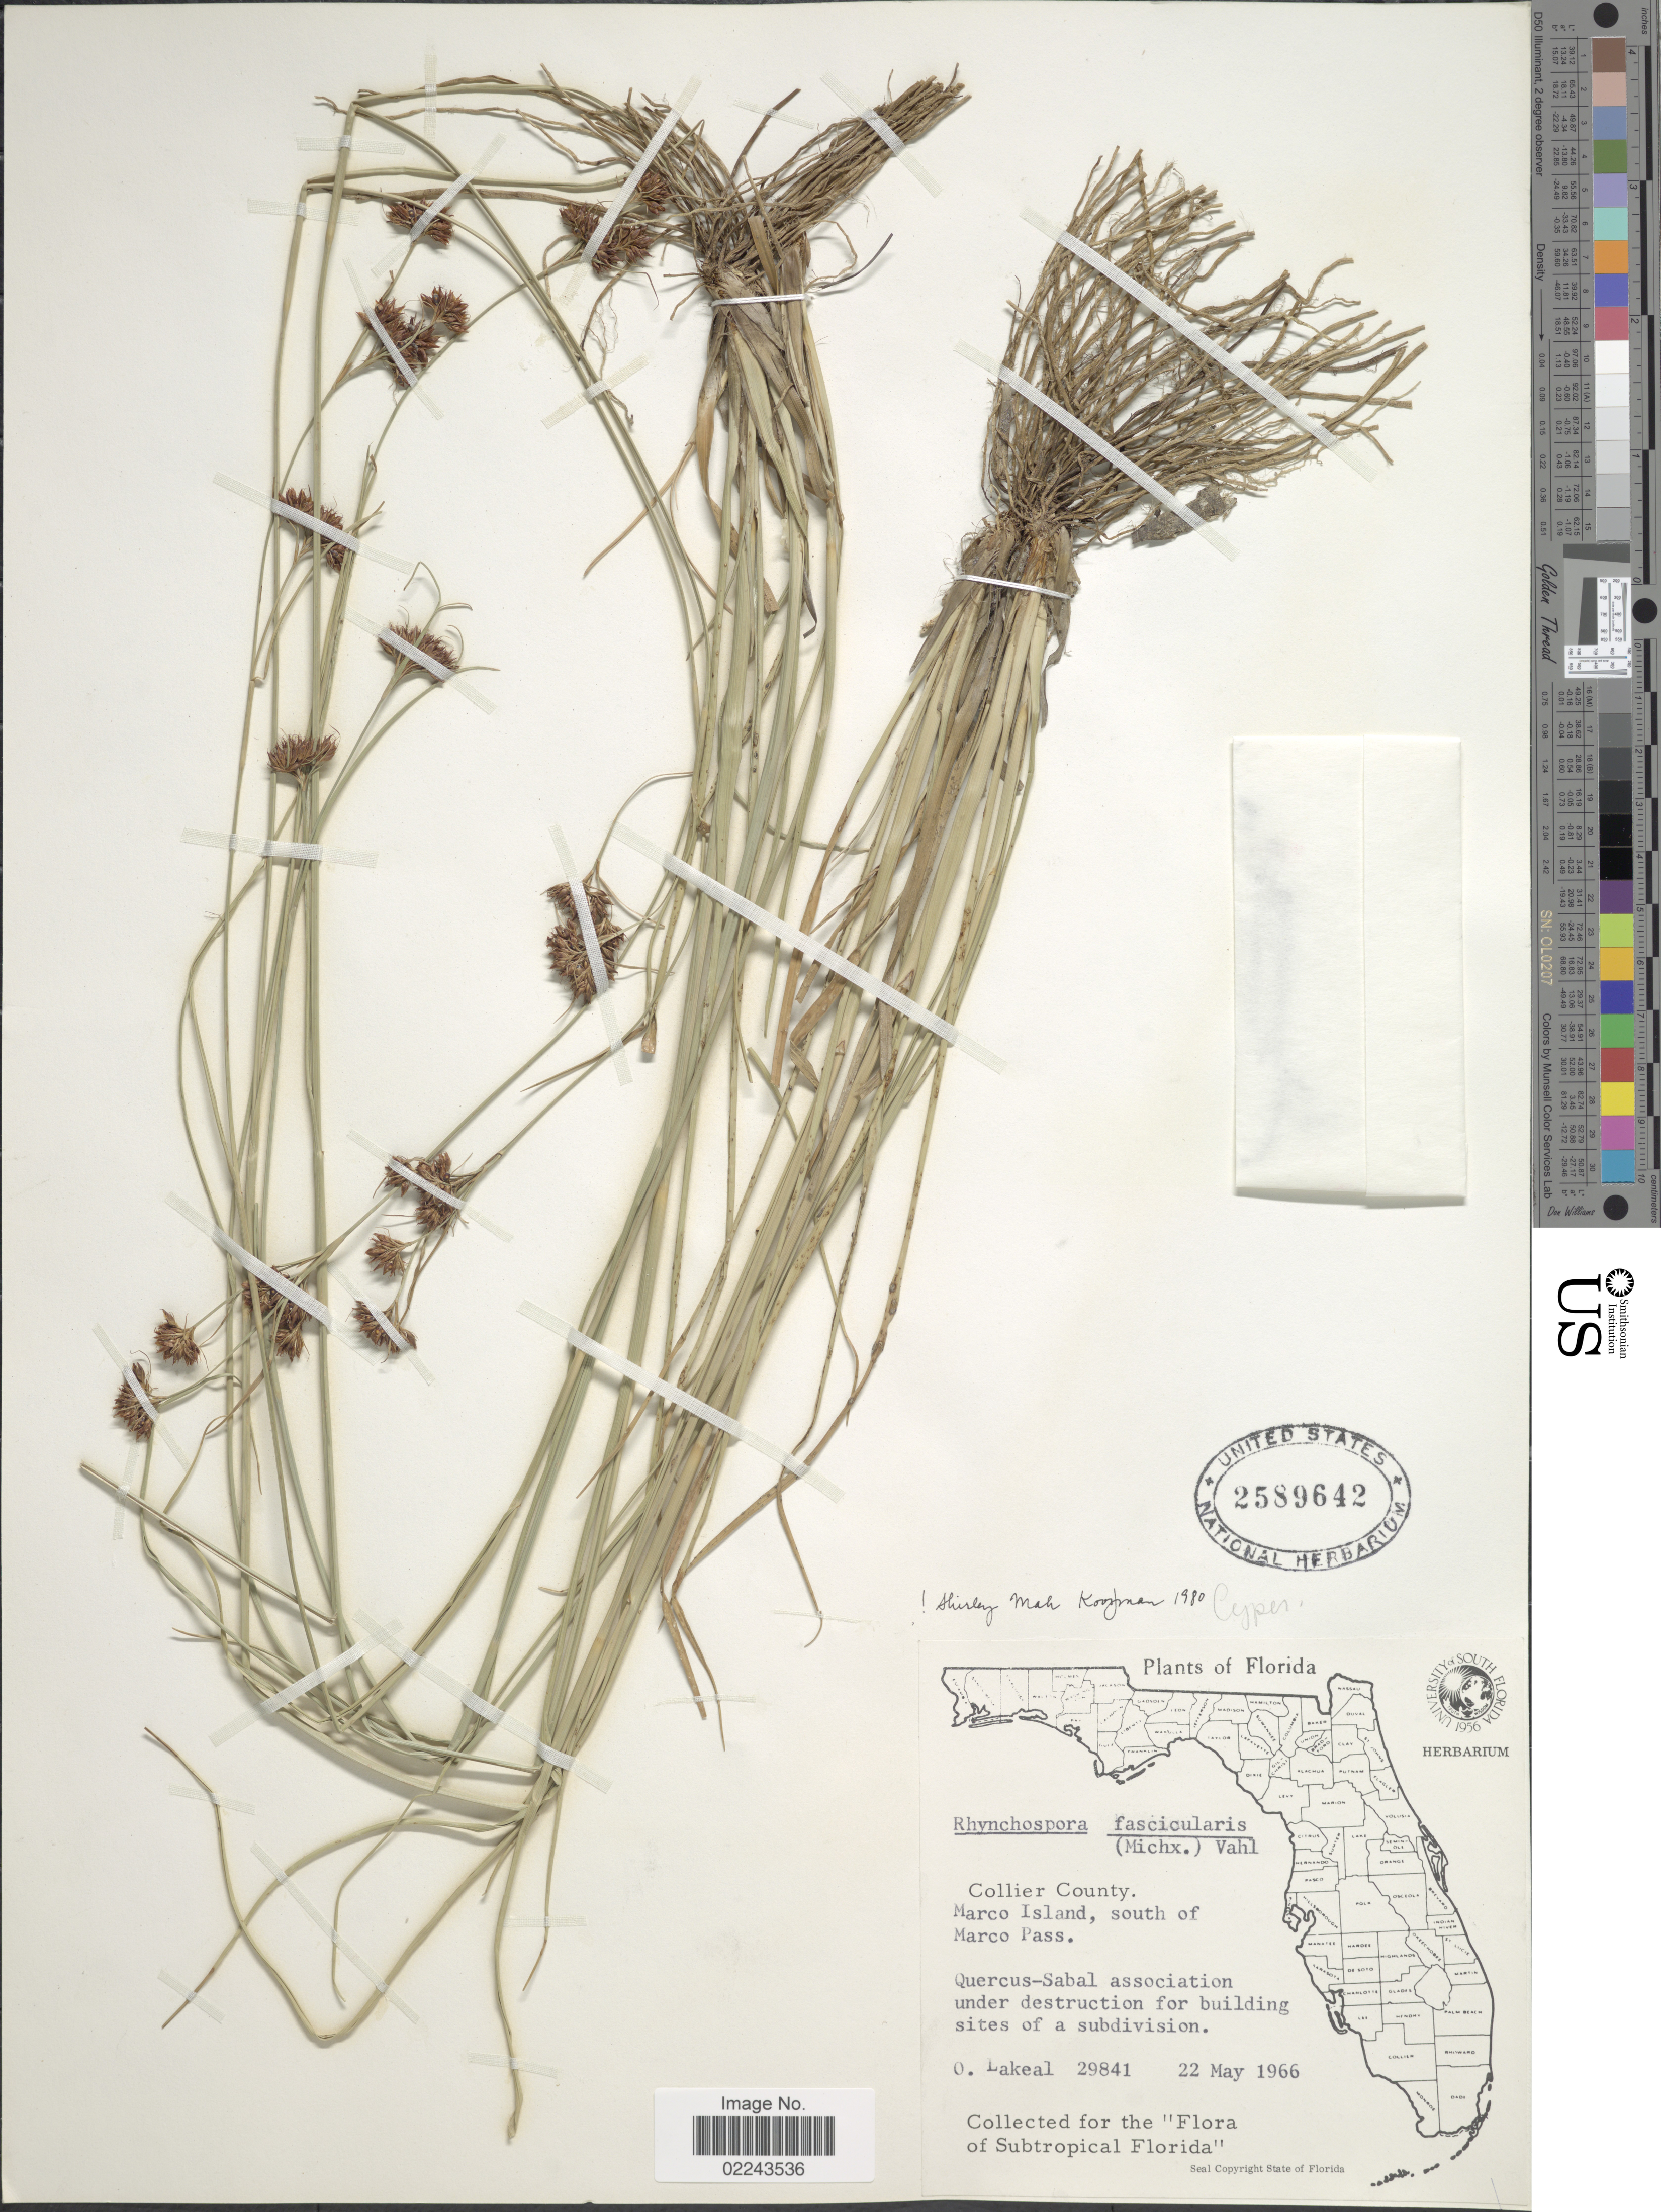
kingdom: Plantae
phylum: Tracheophyta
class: Liliopsida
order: Poales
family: Cyperaceae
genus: Rhynchospora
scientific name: Rhynchospora fascicularis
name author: (Michx.) Vahl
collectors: O. Lakela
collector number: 29841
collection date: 1966-05-22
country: United States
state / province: Florida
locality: Collier County, Marco Island, south of Marco Pass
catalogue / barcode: US 2589642